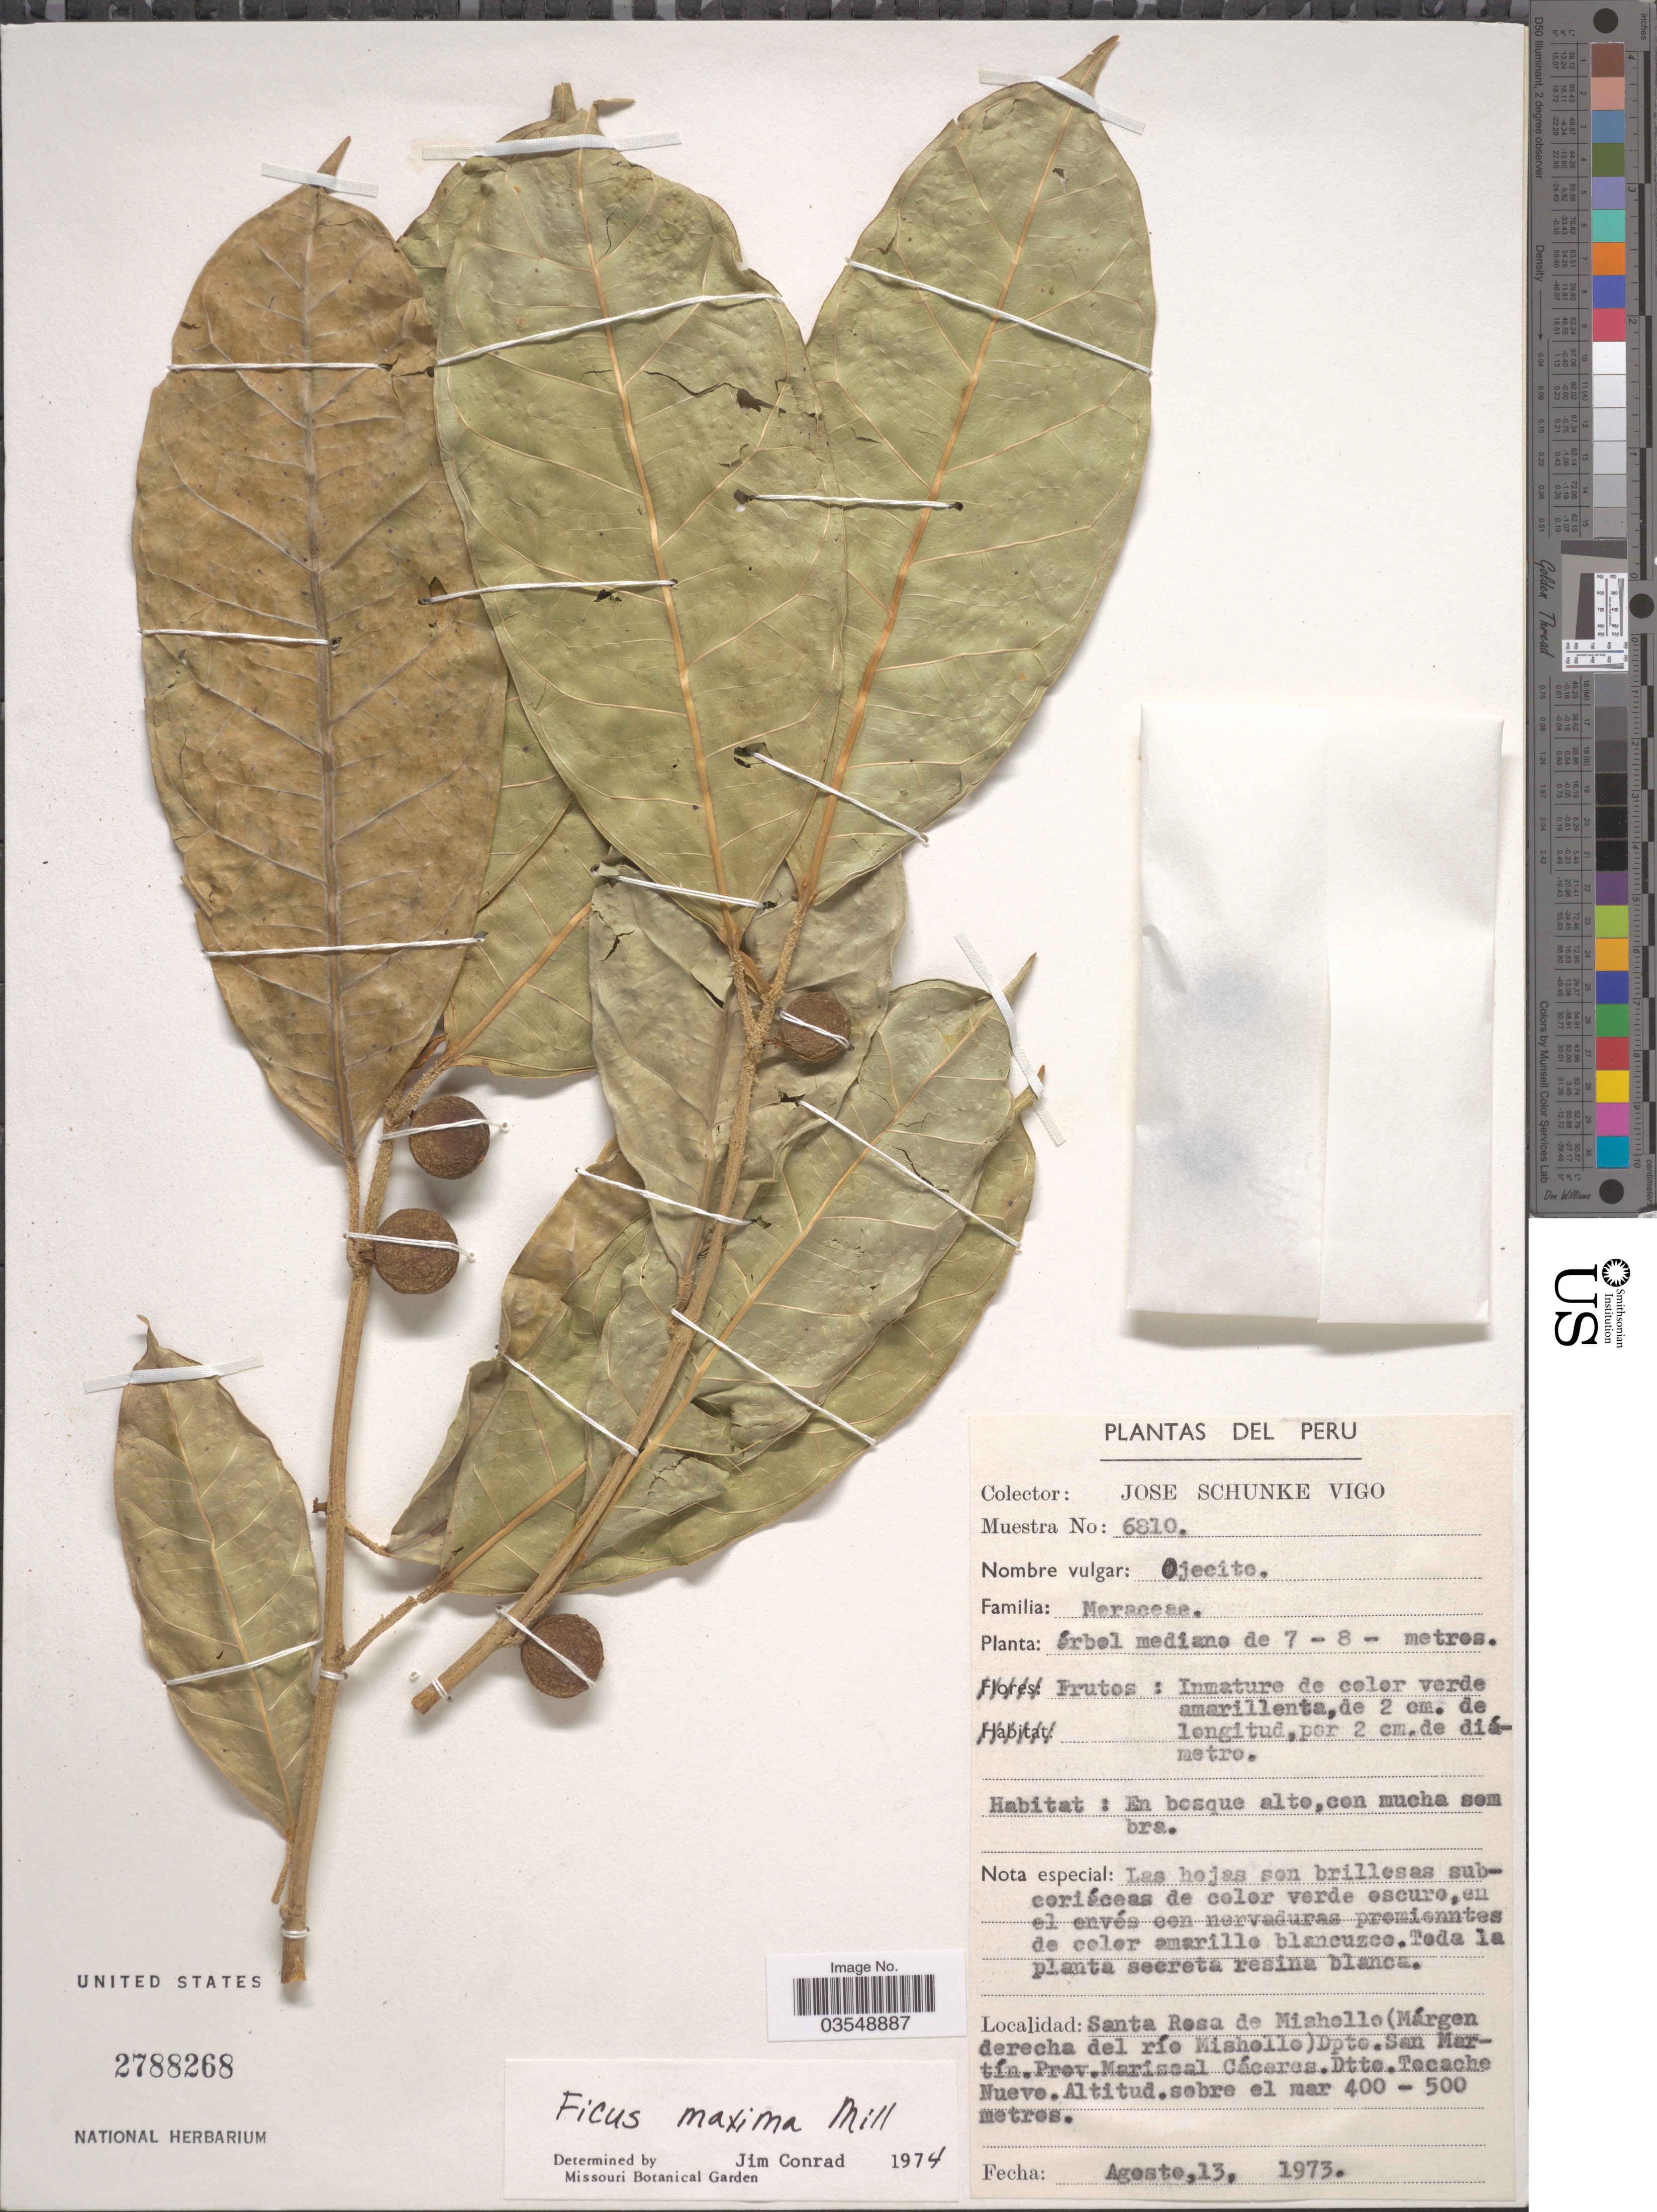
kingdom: Plantae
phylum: Tracheophyta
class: Magnoliopsida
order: Rosales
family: Moraceae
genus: Ficus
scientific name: Ficus radula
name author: Humb. & Bonpl. ex Willd.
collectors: J. Schunke Vigo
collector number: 6810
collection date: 1973-08-13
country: Peru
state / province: San Martín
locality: Santa Rosa de Mishollo (Márgen derecha del río Mishollo) Dpto. San Martín. Prov. Mariscal Cáceres. Dtto. Tocache Nuevo.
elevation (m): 400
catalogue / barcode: US 2788268